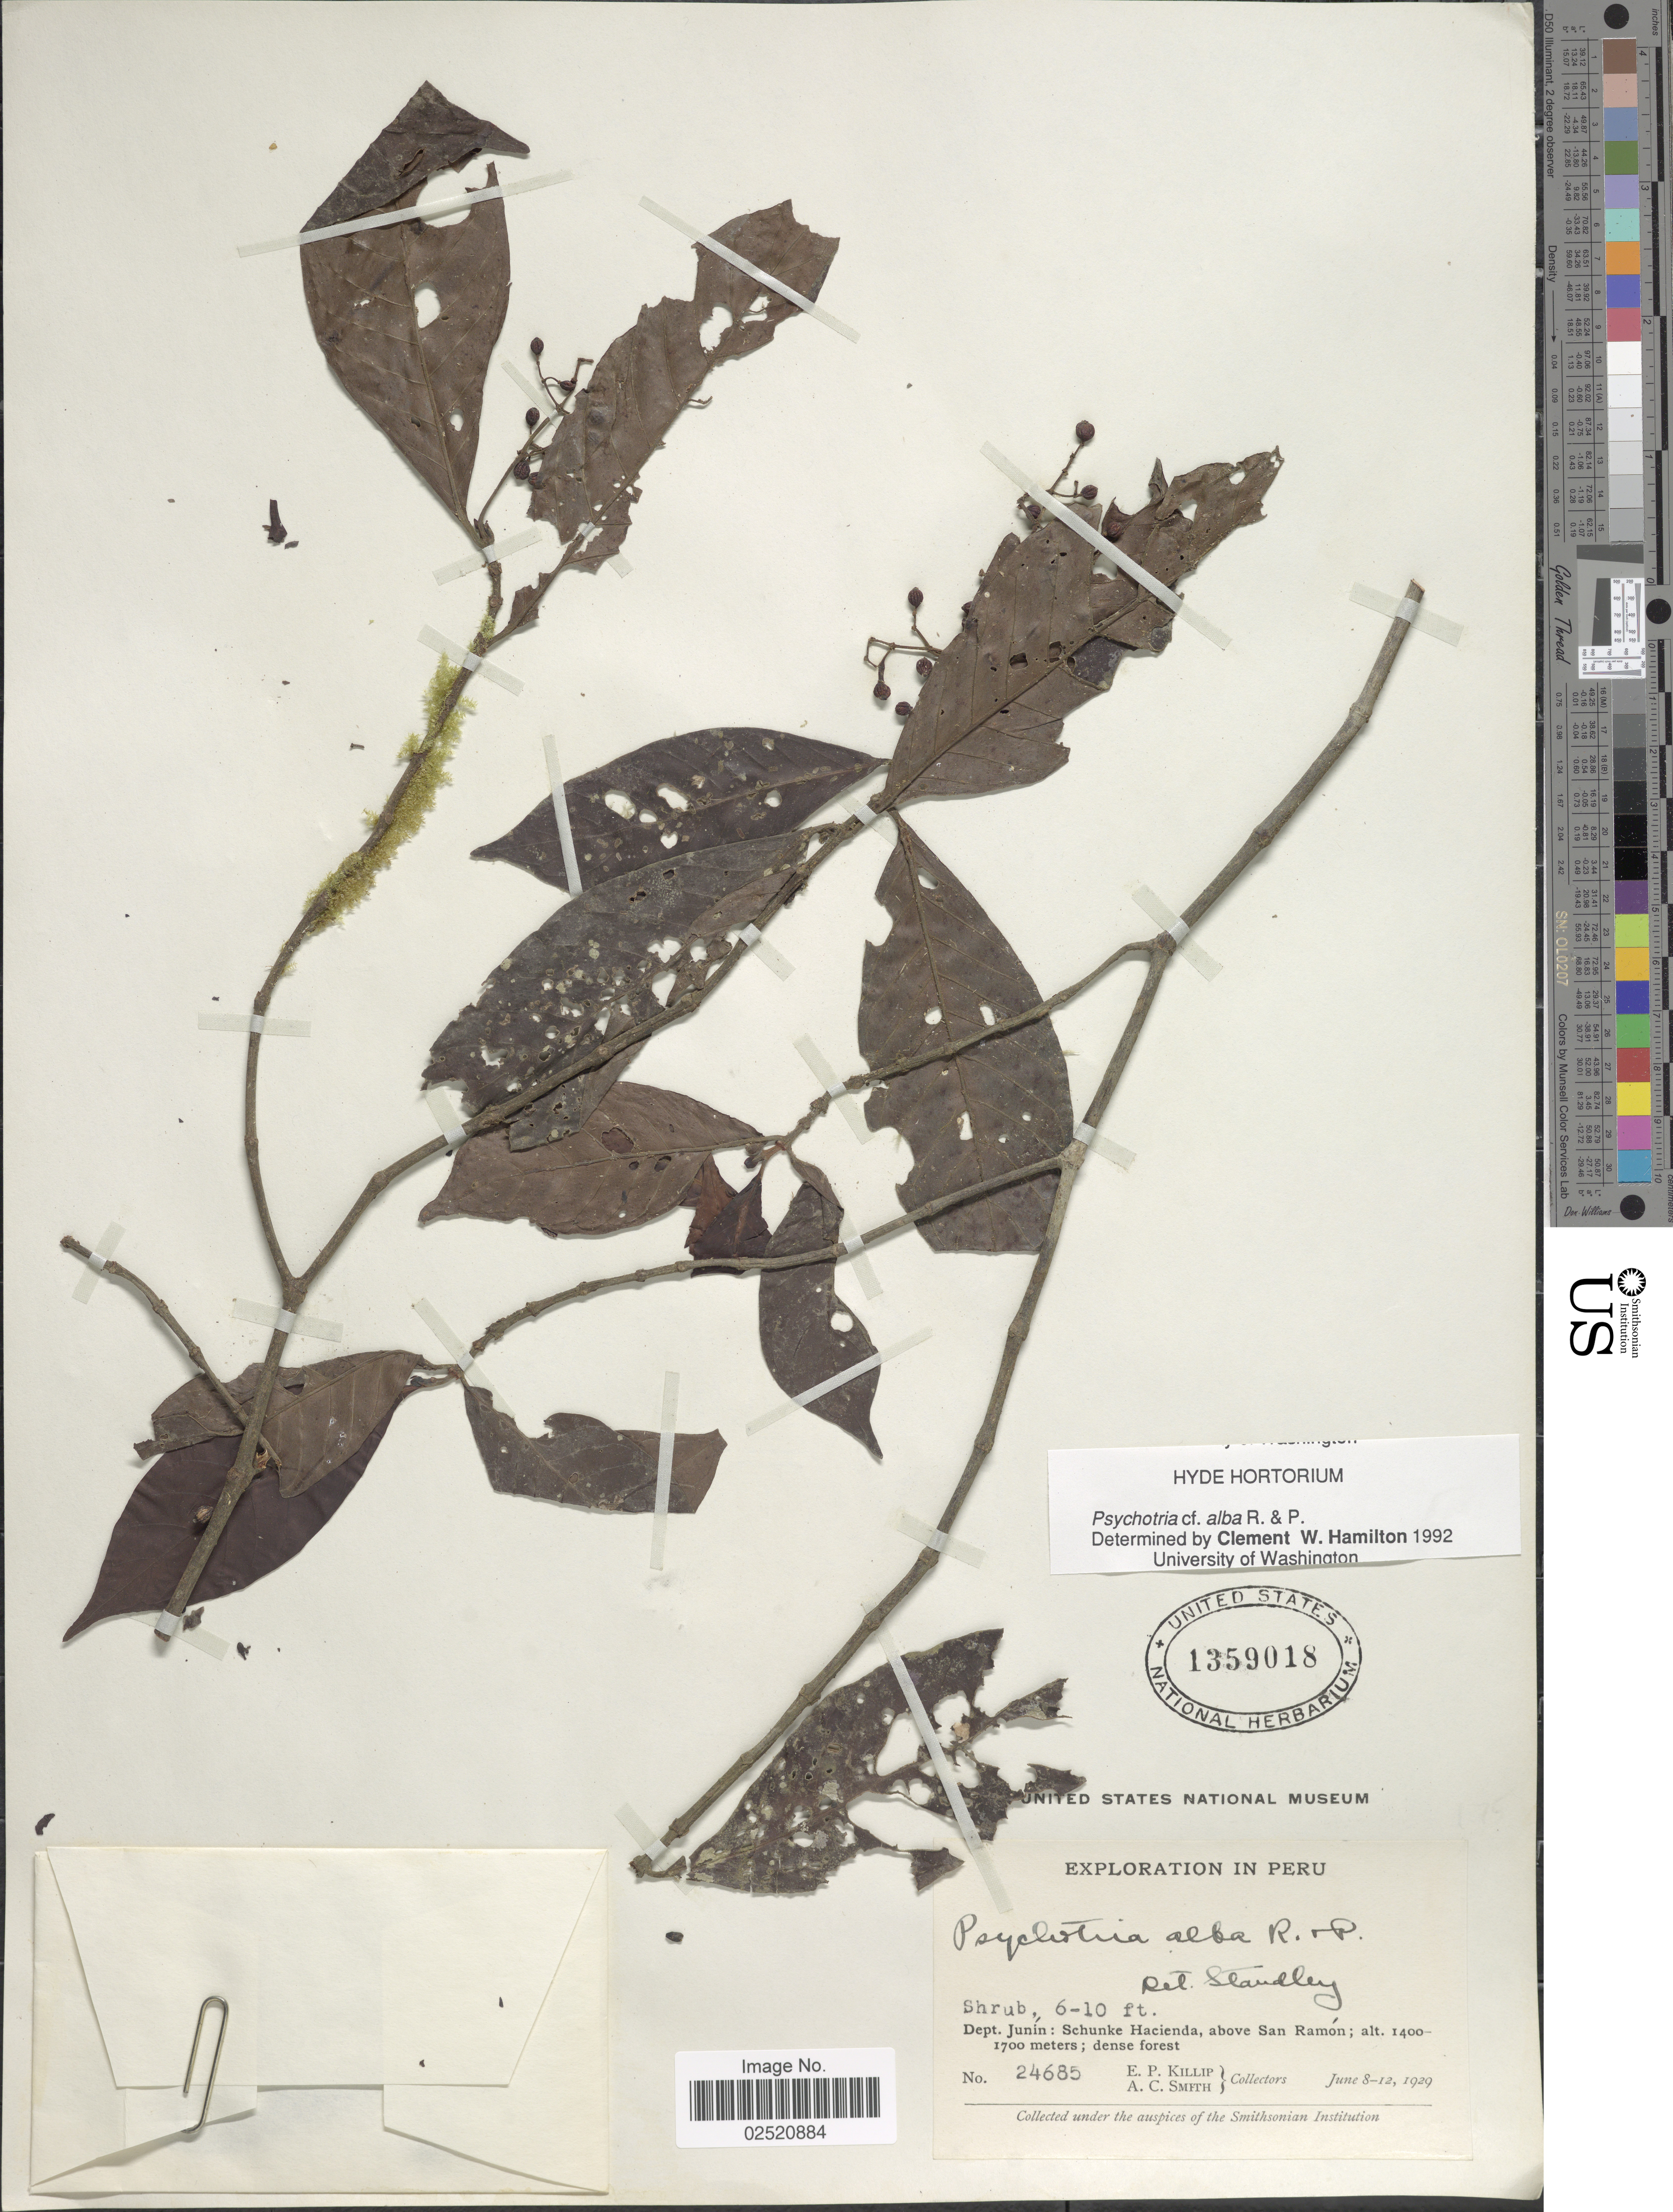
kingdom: Plantae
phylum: Tracheophyta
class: Magnoliopsida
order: Gentianales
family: Rubiaceae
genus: Psychotria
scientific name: Psychotria alba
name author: Ruiz & Pav.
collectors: E. P. Killip & A. C. Smith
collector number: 24685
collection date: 1929-06-08/1929-06-12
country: Peru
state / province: Junín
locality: Schunke Hacienda, above San Ramon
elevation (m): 1400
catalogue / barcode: US 1359018